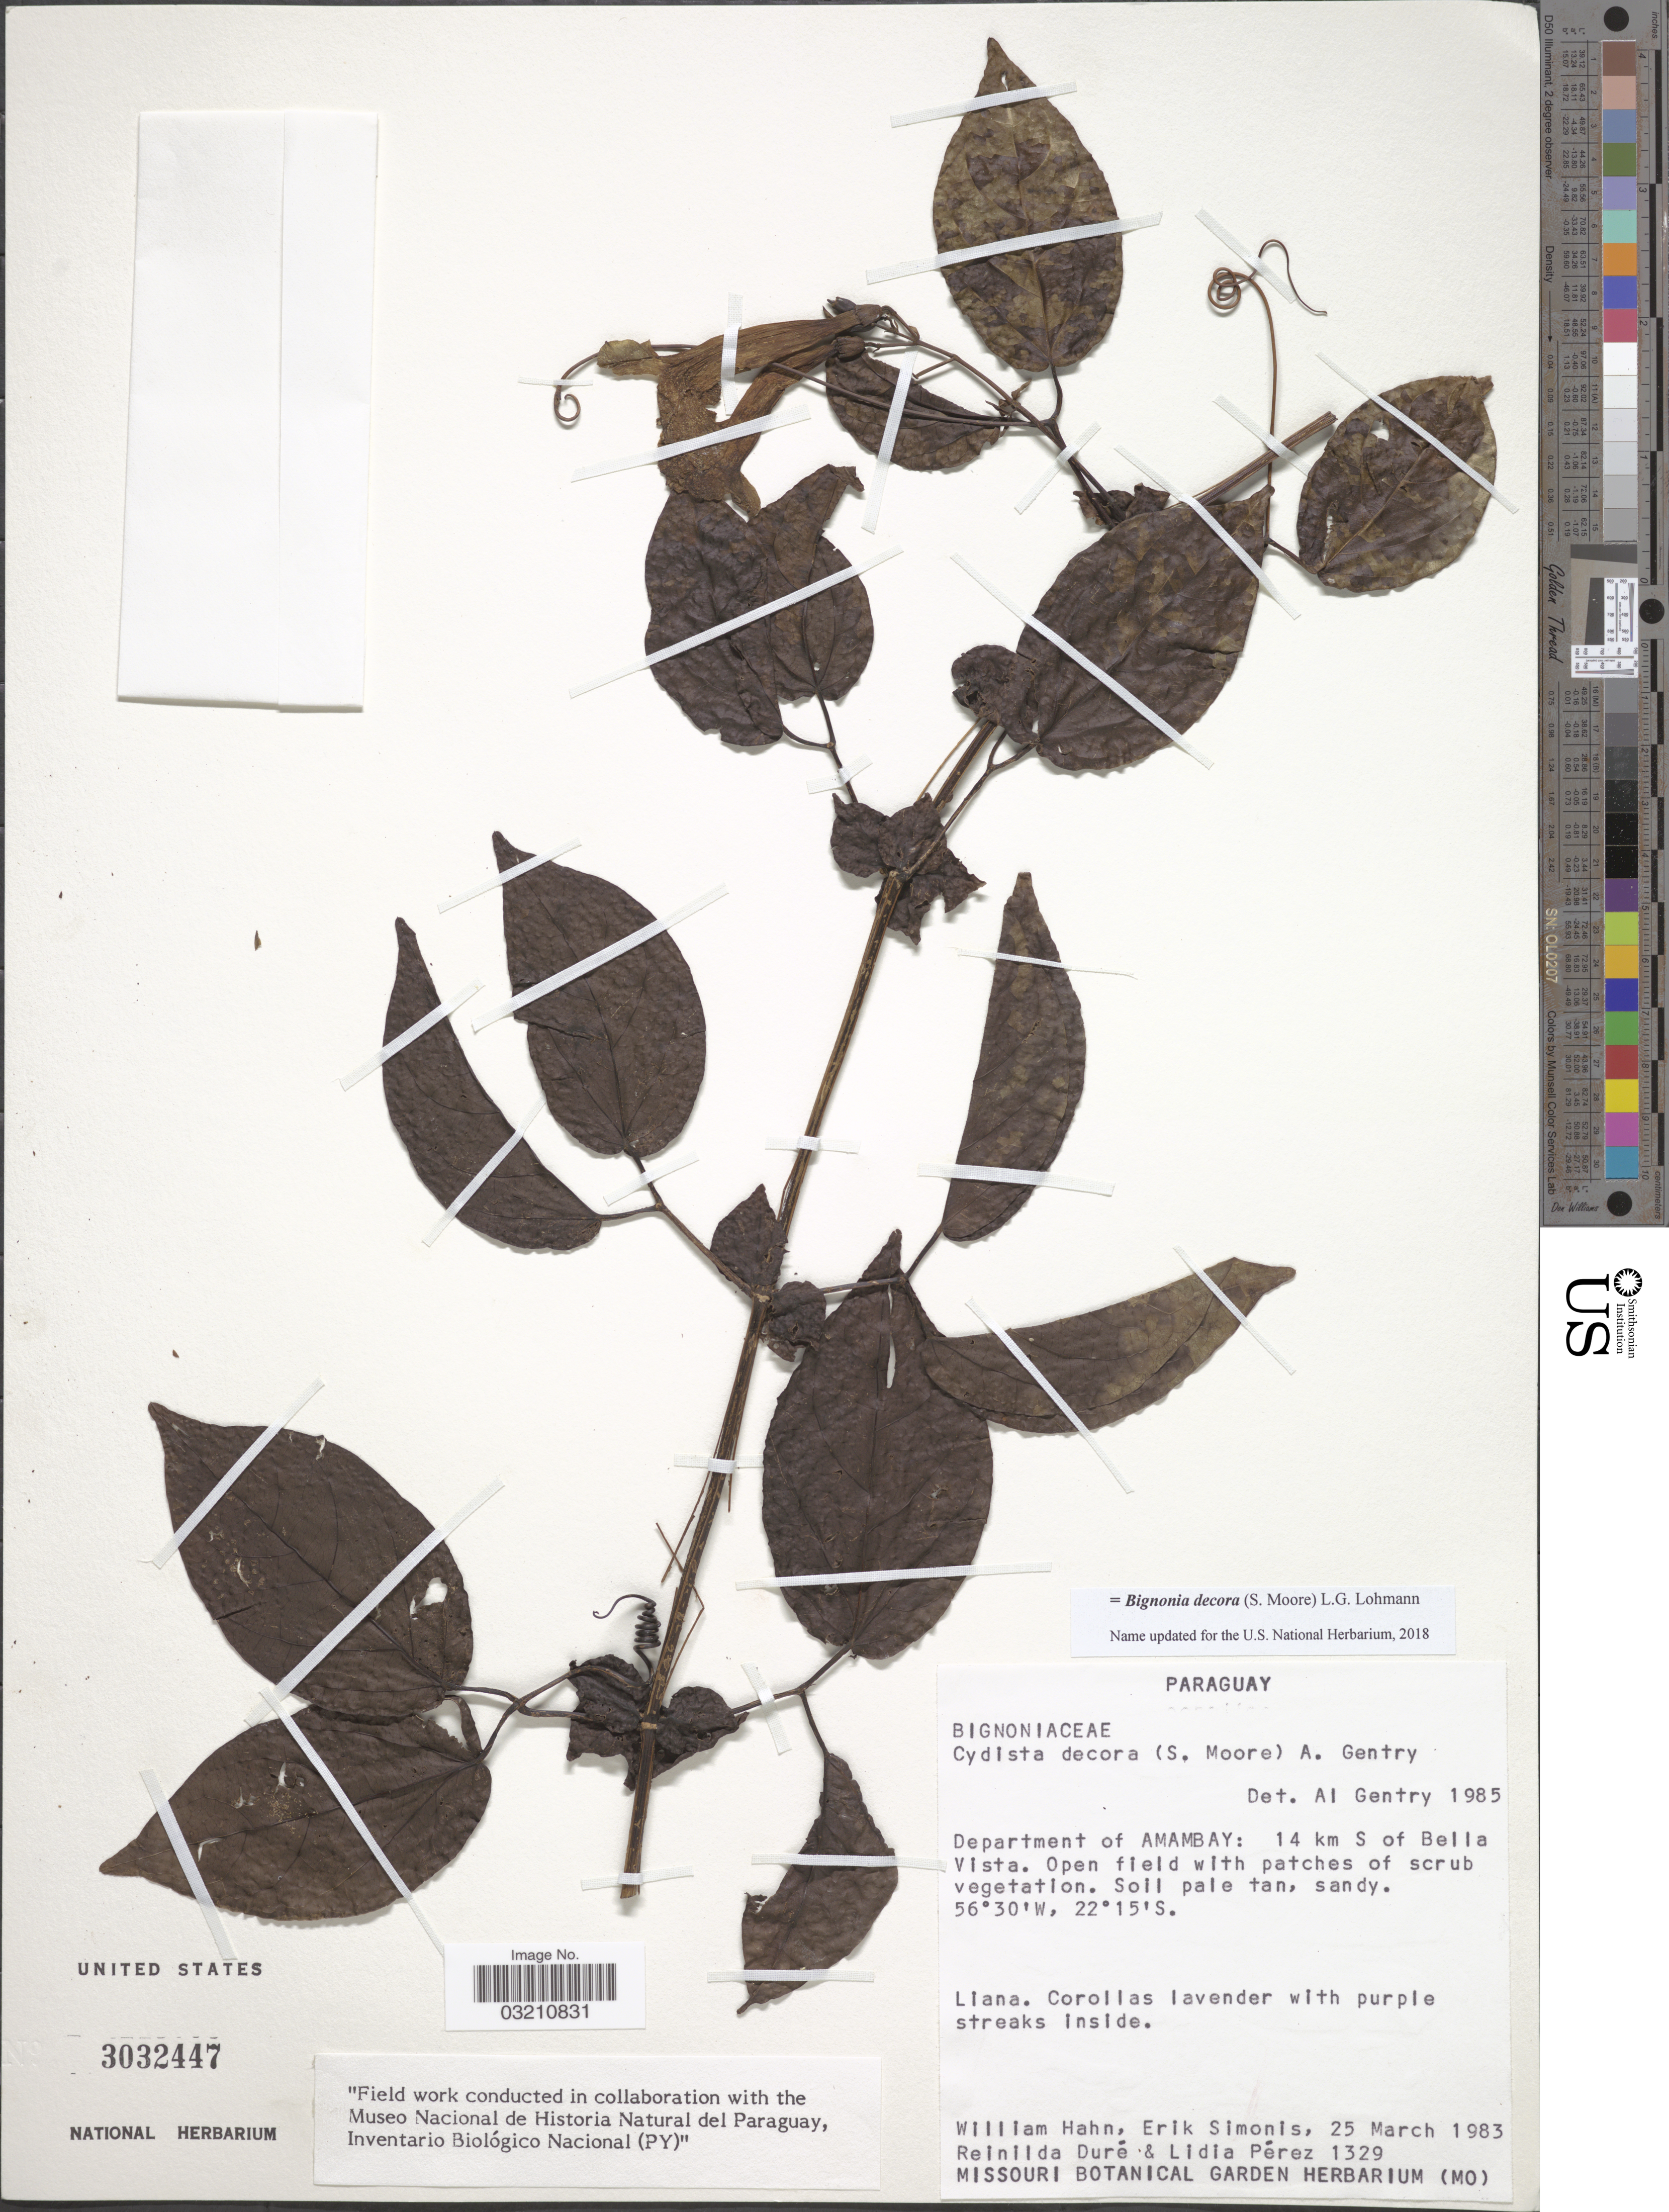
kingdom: Plantae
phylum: Tracheophyta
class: Magnoliopsida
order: Lamiales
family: Bignoniaceae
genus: Bignonia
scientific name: Bignonia decora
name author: (S. Moore) L.G. Lohmann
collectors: W. Hahn, E. Simonis, R. Duré & L. Pérez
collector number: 1329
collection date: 1983-03-25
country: Paraguay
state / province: Amambay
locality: Department of Amambay: 14 km S of Bella Vista.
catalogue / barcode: US 3032447